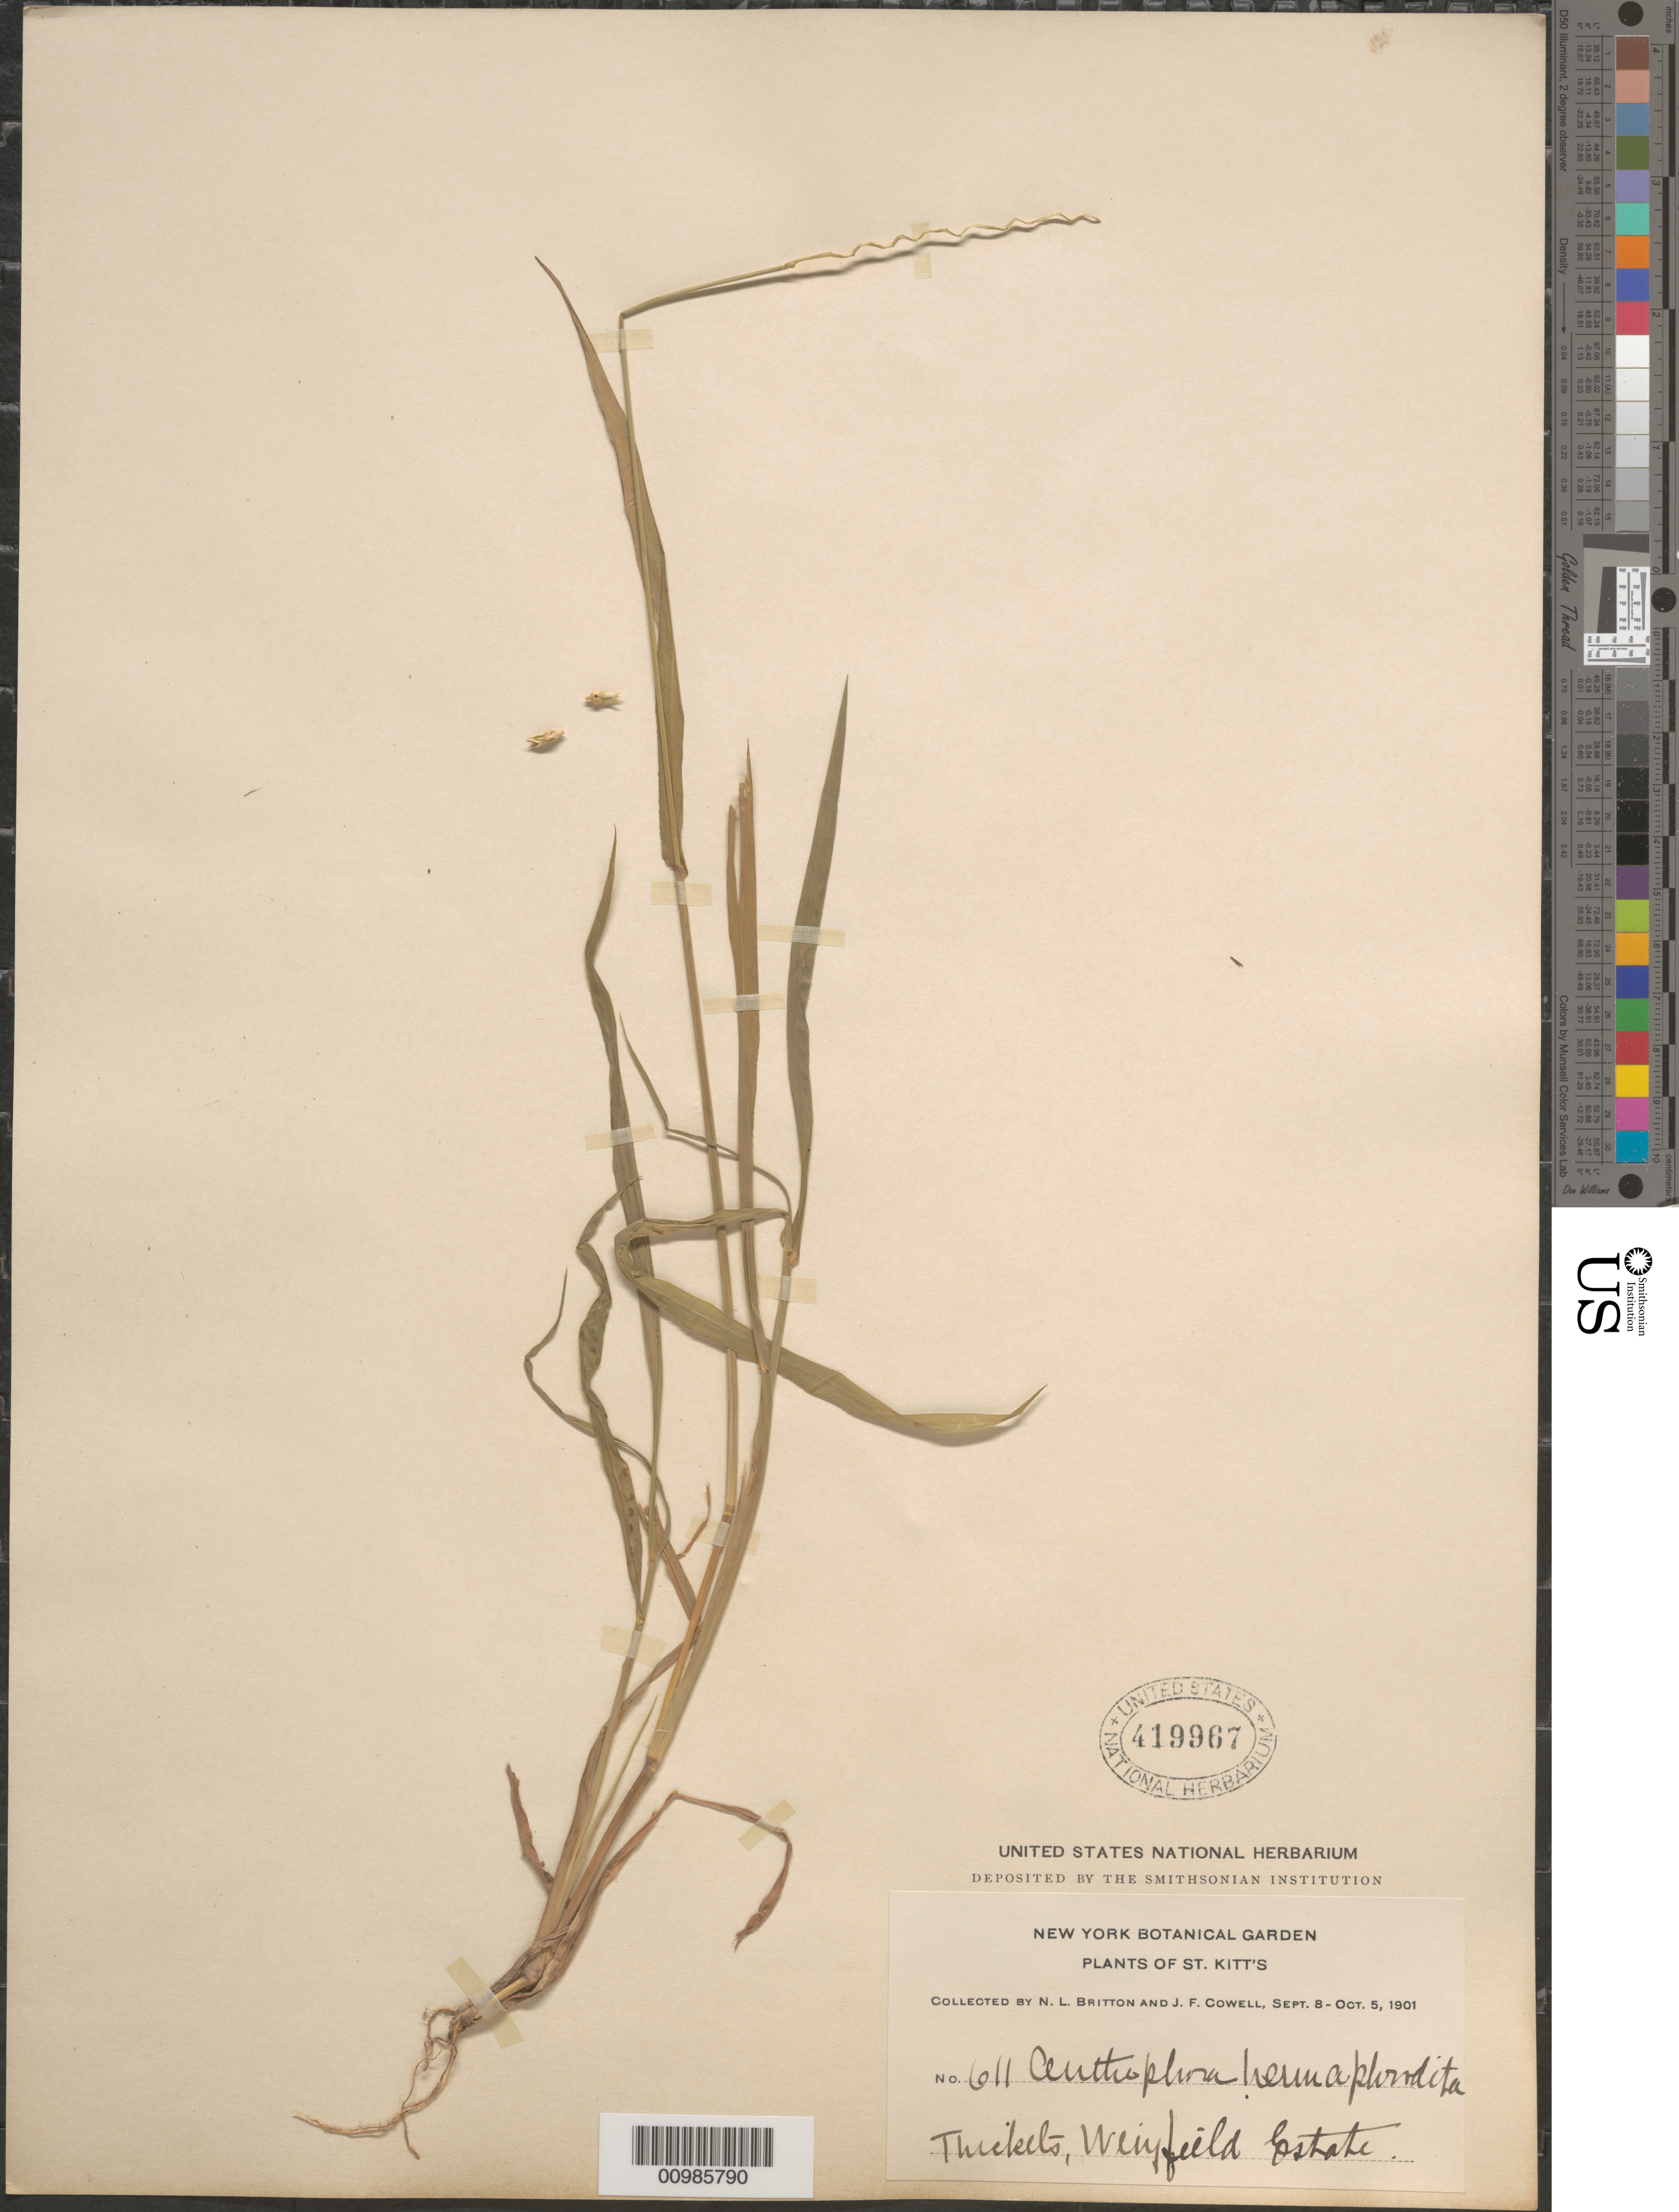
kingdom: Plantae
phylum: Tracheophyta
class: Liliopsida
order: Poales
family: Poaceae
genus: Anthephora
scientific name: Anthephora hermaphrodita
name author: (L.) Kuntze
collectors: N. Britton & J. F. Cowell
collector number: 611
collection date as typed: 08 Sep 1901 to05 Oct 1901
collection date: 1901-09-08/1901-10-05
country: St. Christopher-Nevis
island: St. Christopher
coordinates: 0 N, 0 E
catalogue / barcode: US 419967